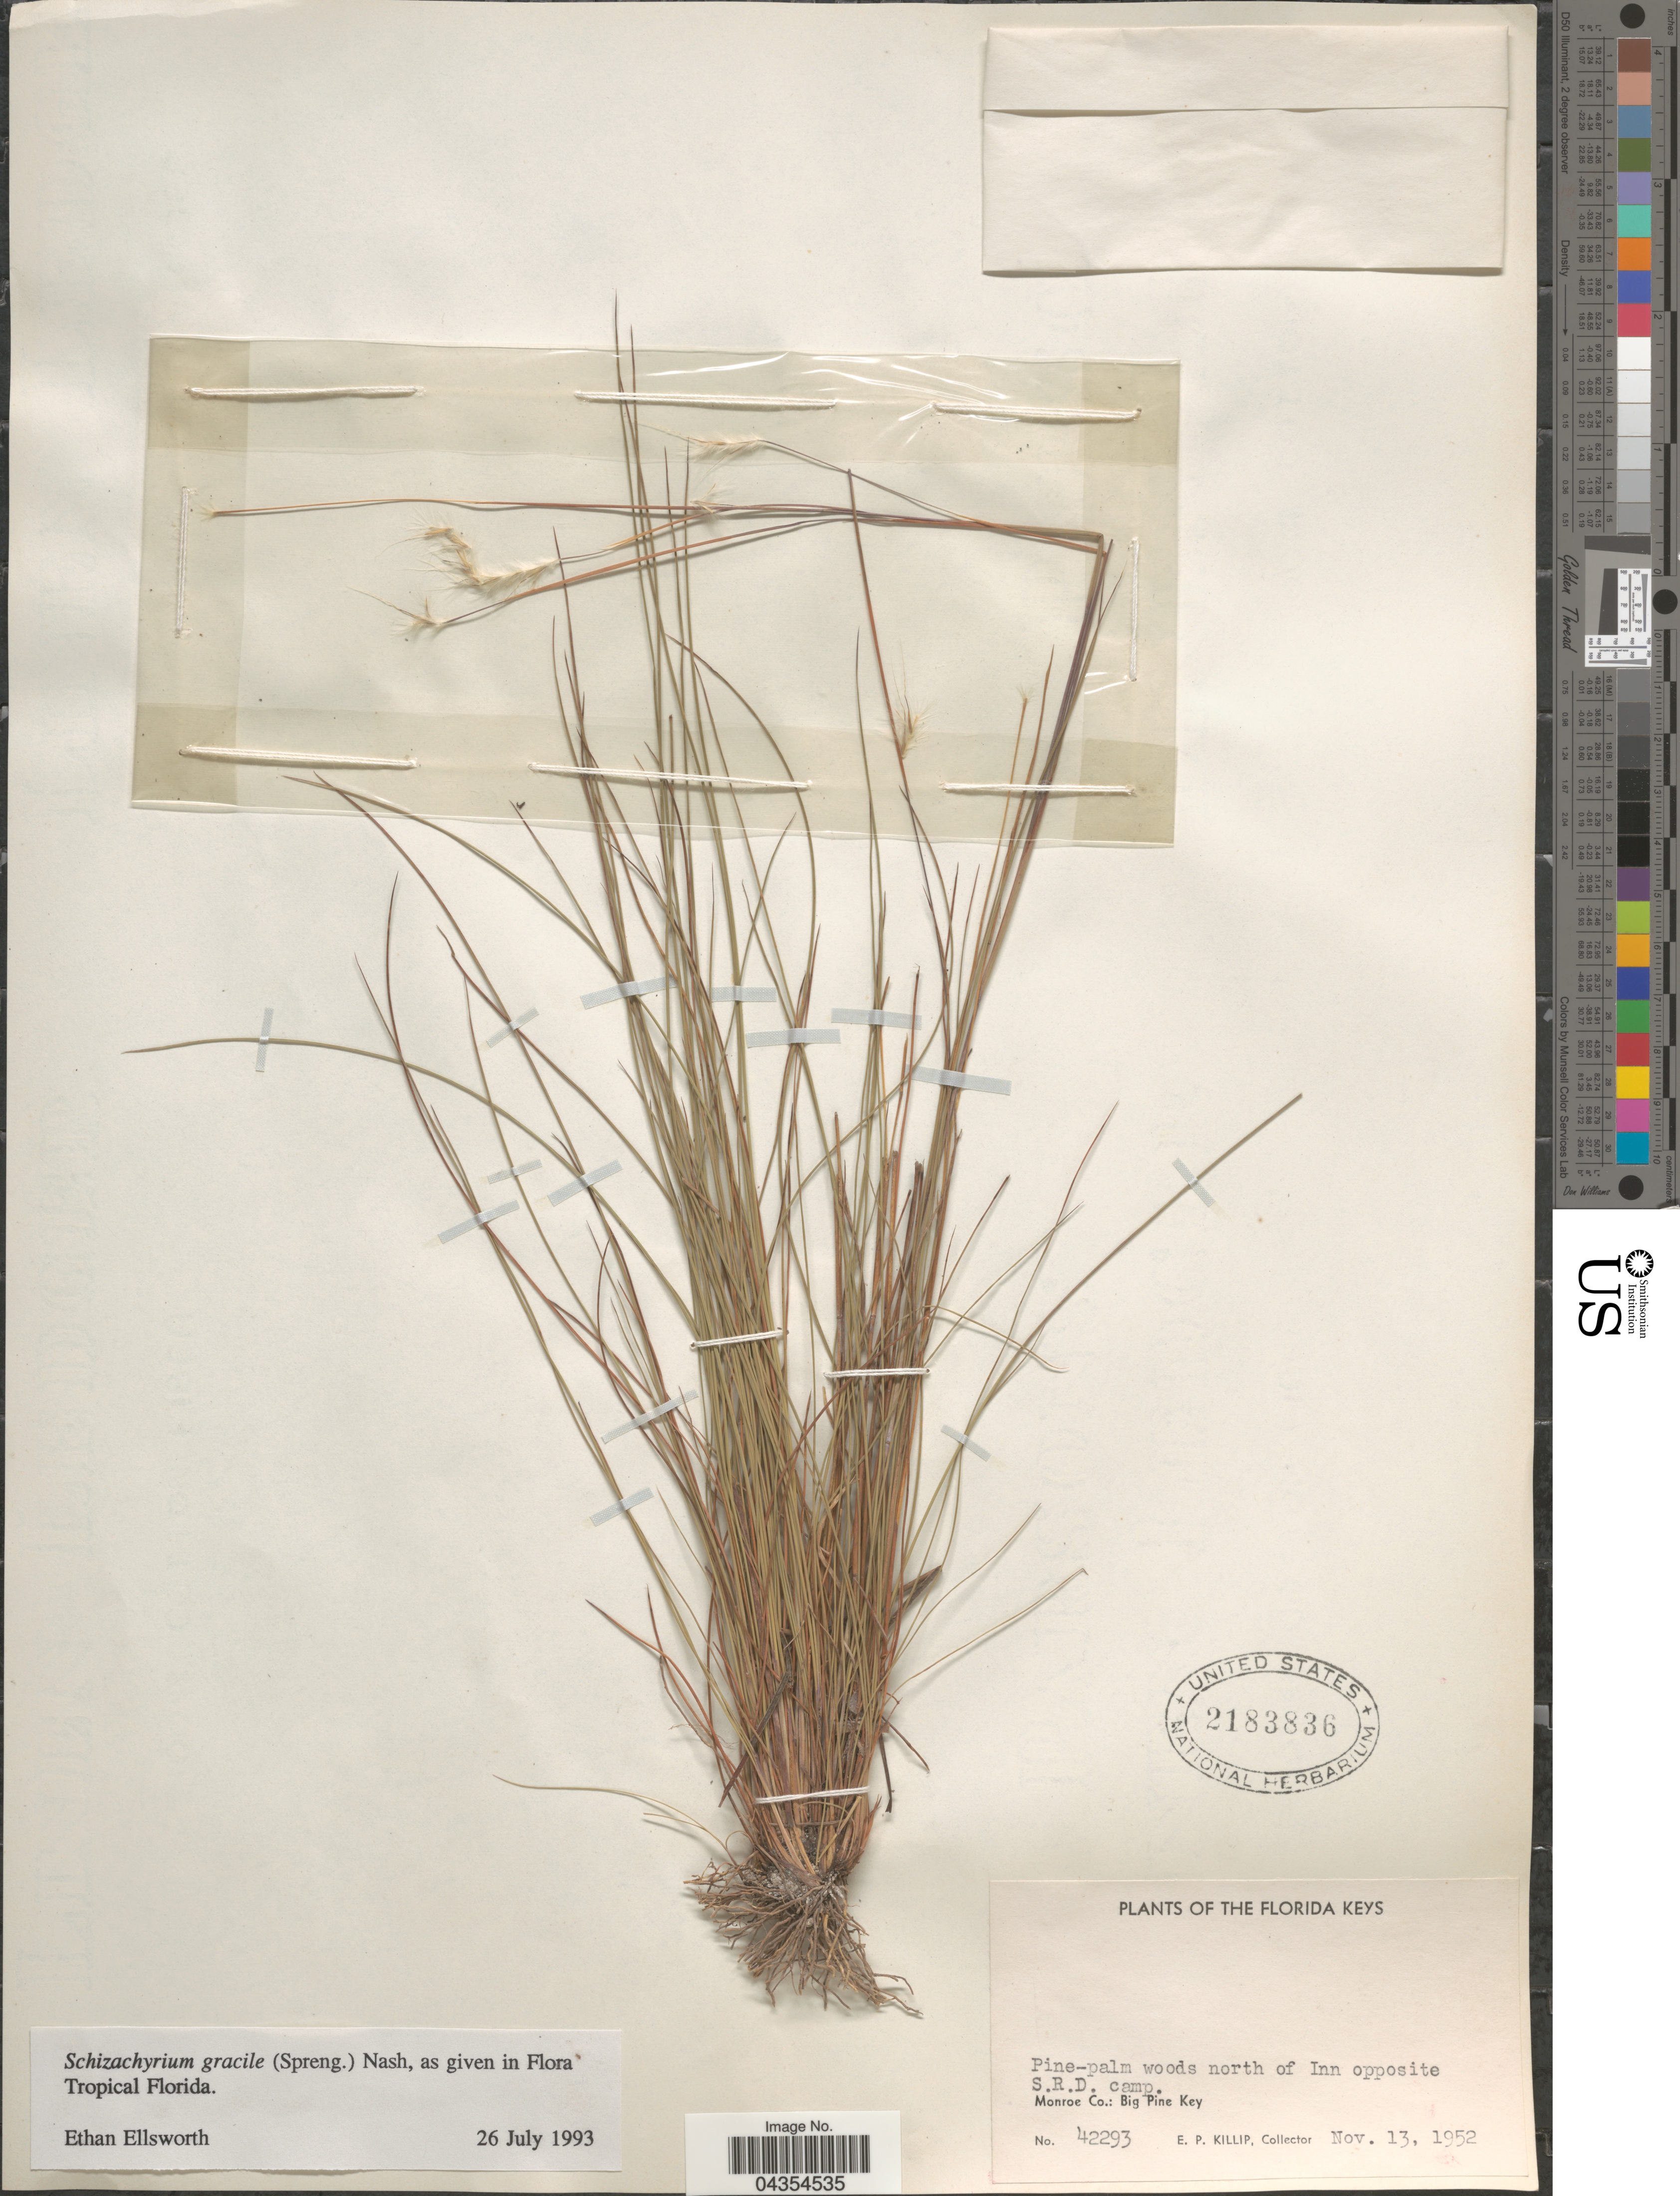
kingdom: Plantae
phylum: Tracheophyta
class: Liliopsida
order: Poales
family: Poaceae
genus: Schizachyrium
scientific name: Schizachyrium gracile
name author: (Spreng.) Nash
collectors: E. P. Killip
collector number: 42293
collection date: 1952-11-13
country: United States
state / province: Florida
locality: The Florida Keys. Pine-palm woods north of Inn opposite S.R.D. camp. Monroe Co.: Big Pine Key.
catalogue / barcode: US 2183836